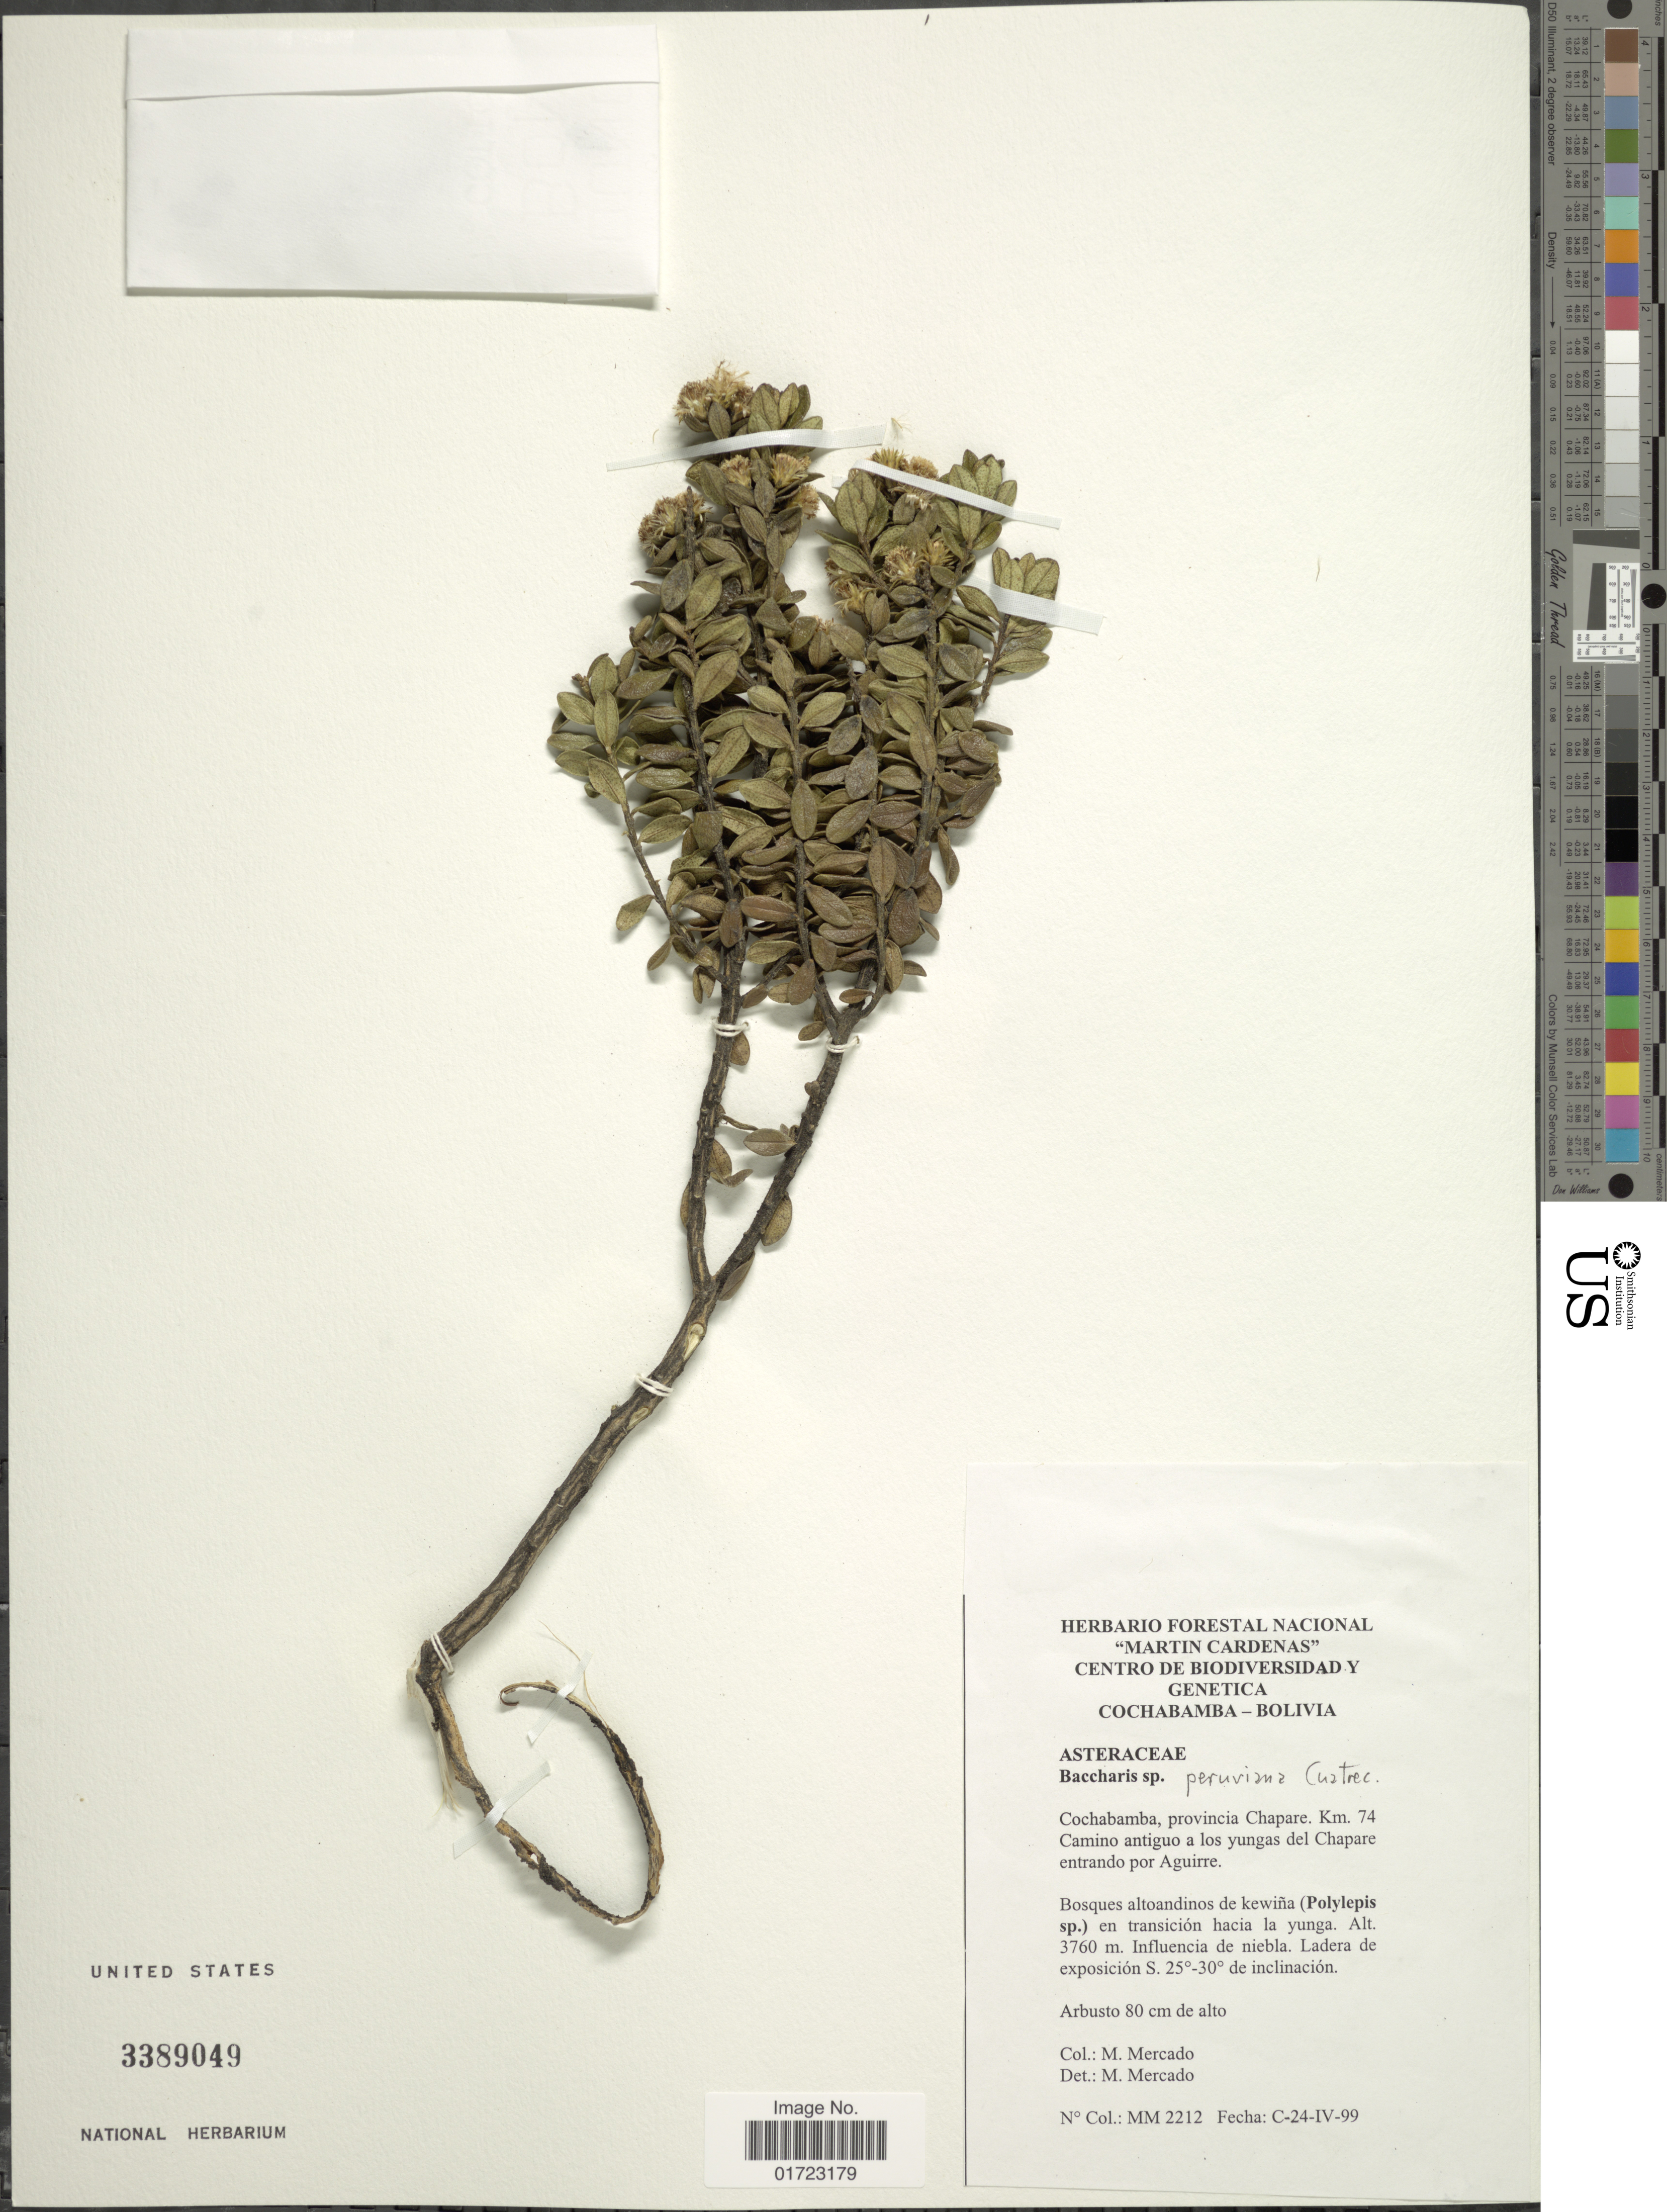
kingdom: Plantae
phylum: Tracheophyta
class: Magnoliopsida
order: Asterales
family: Asteraceae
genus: Baccharis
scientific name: Baccharis peruviana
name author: Cuatrec.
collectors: M. Mercado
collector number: MM 2212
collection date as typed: Transcribed d/m/y: 24/4/99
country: Bolivia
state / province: Cochabamba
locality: Provincia Chapare. Km 74 Camino antiguo a los yungas del Chapare entrando por Aguirre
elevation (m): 3760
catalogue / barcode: US 3389049